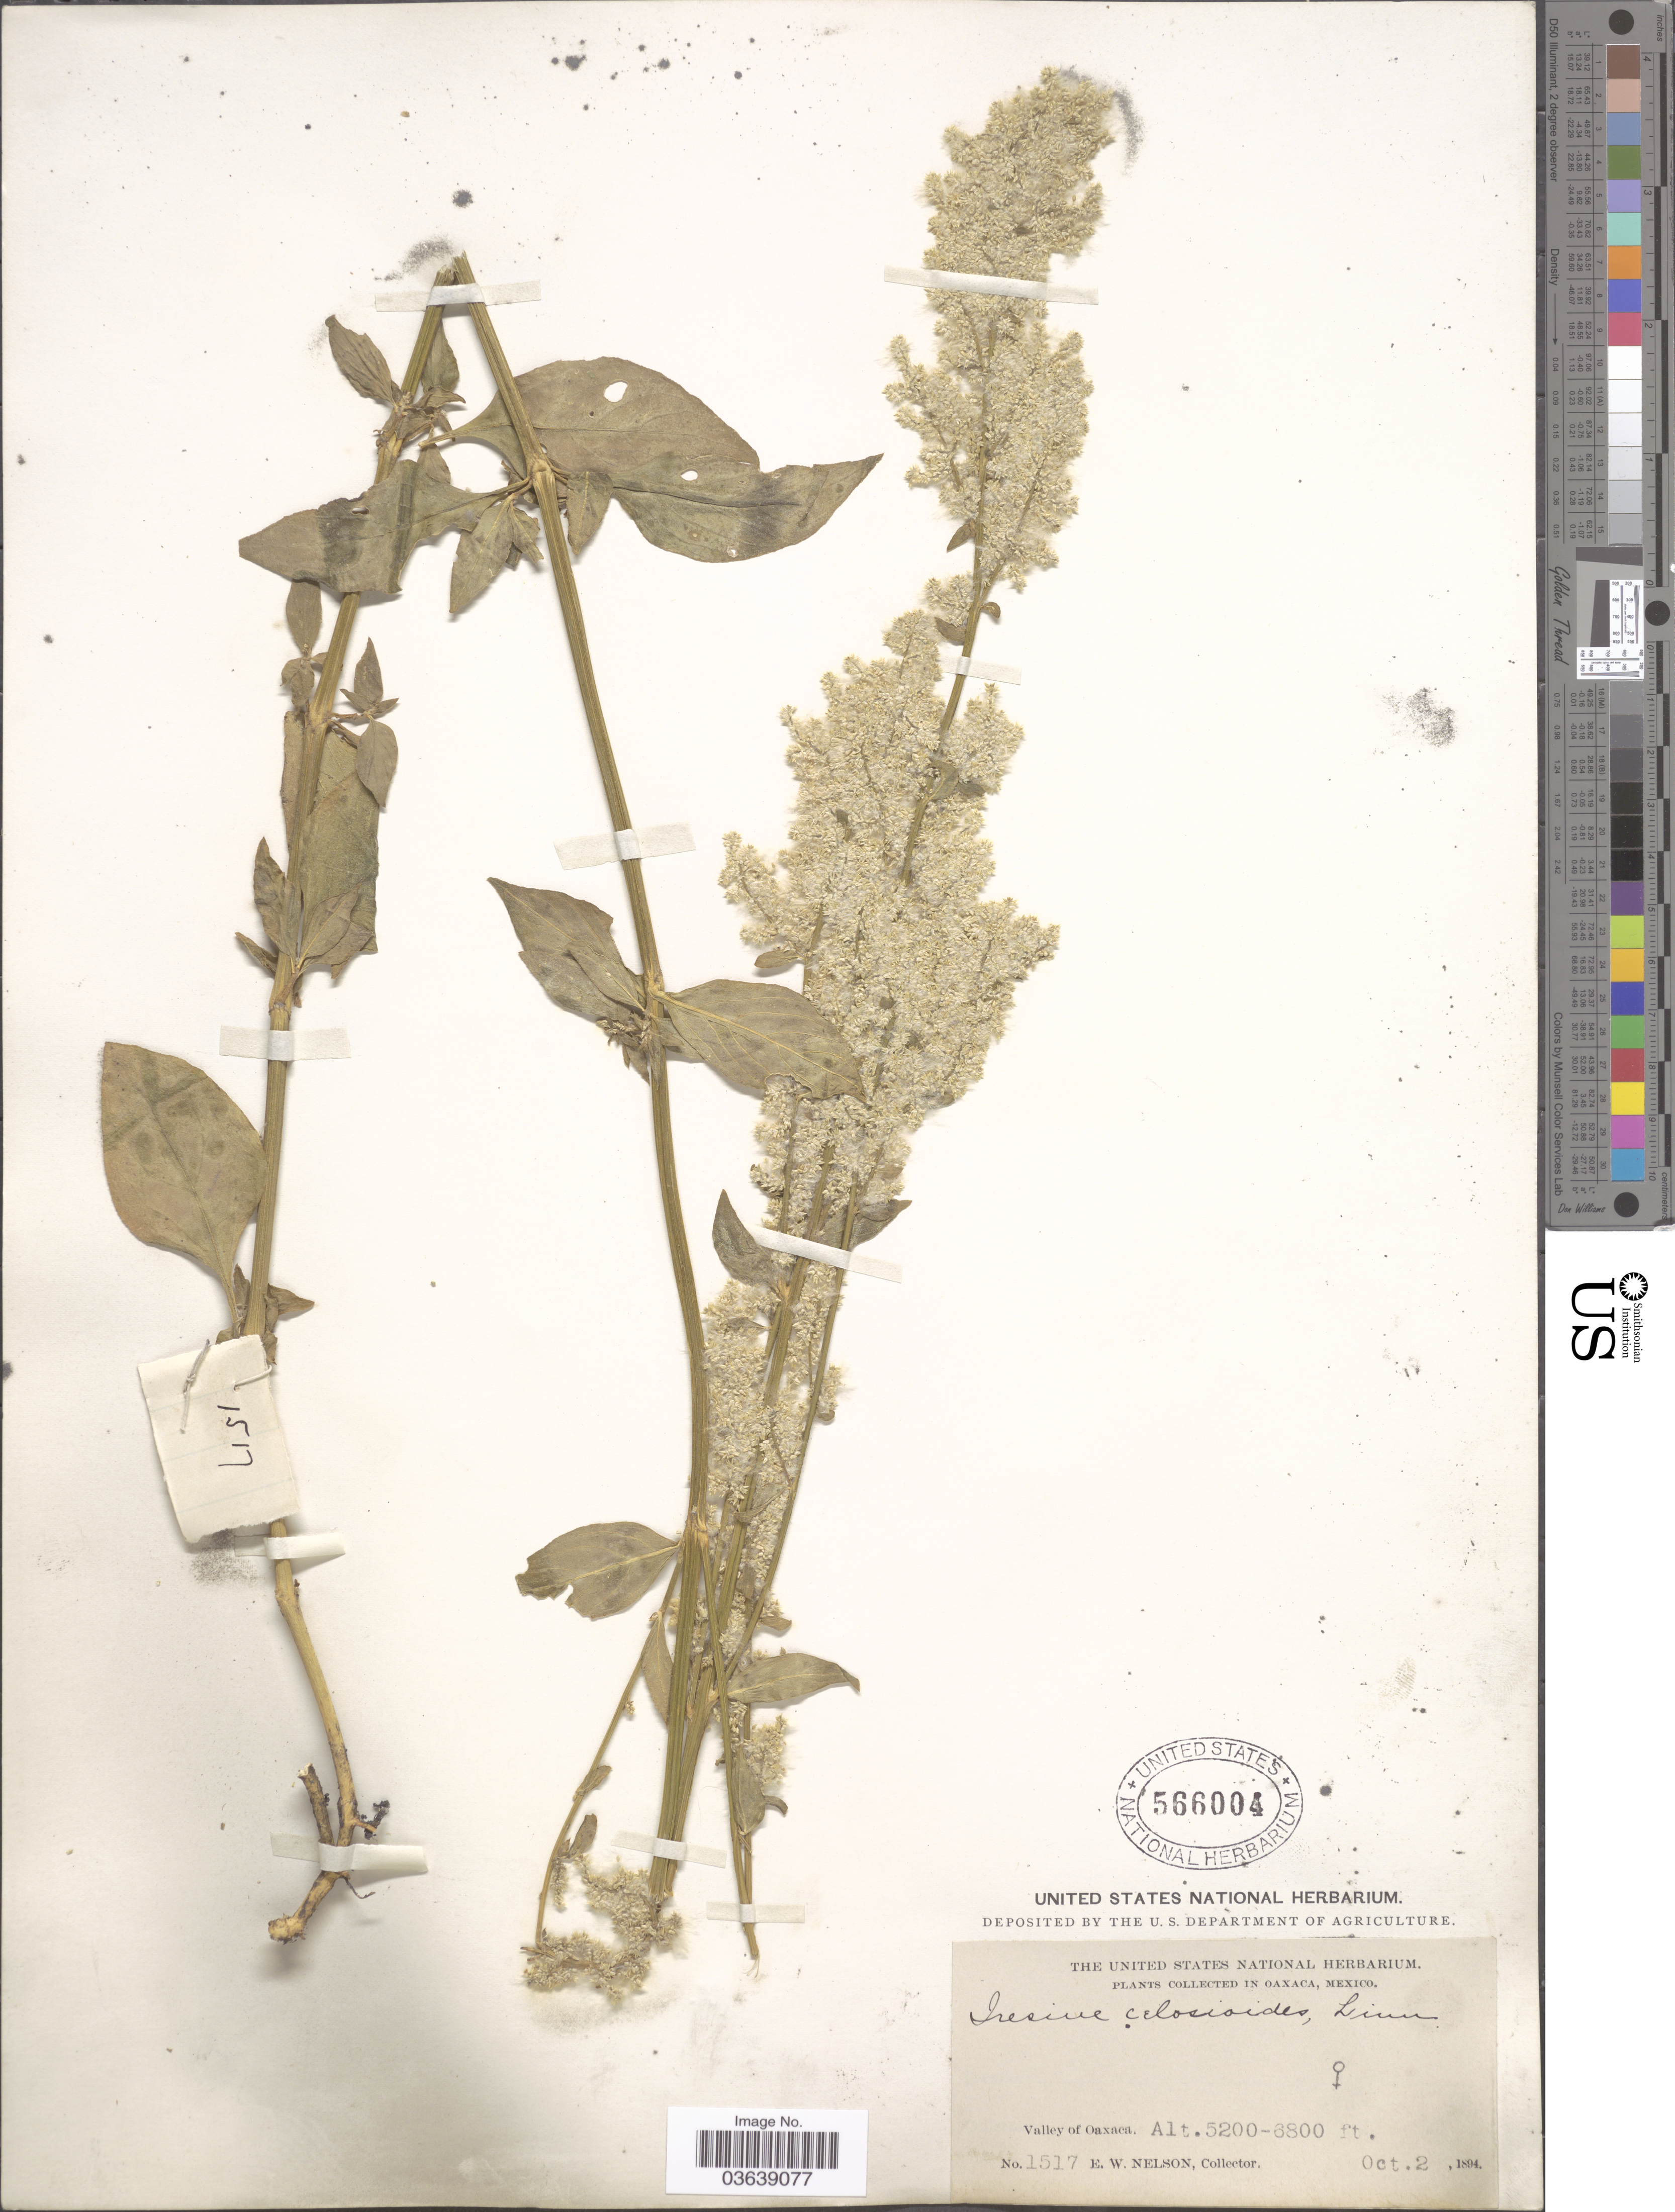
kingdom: Plantae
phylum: Tracheophyta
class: Magnoliopsida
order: Caryophyllales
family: Amaranthaceae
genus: Iresine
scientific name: Iresine heterophylla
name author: Standl.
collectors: E. W. Nelson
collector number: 1517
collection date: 1894-10-02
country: Mexico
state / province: Oaxaca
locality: Valley of Oaxaca.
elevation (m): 1585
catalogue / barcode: US 566004